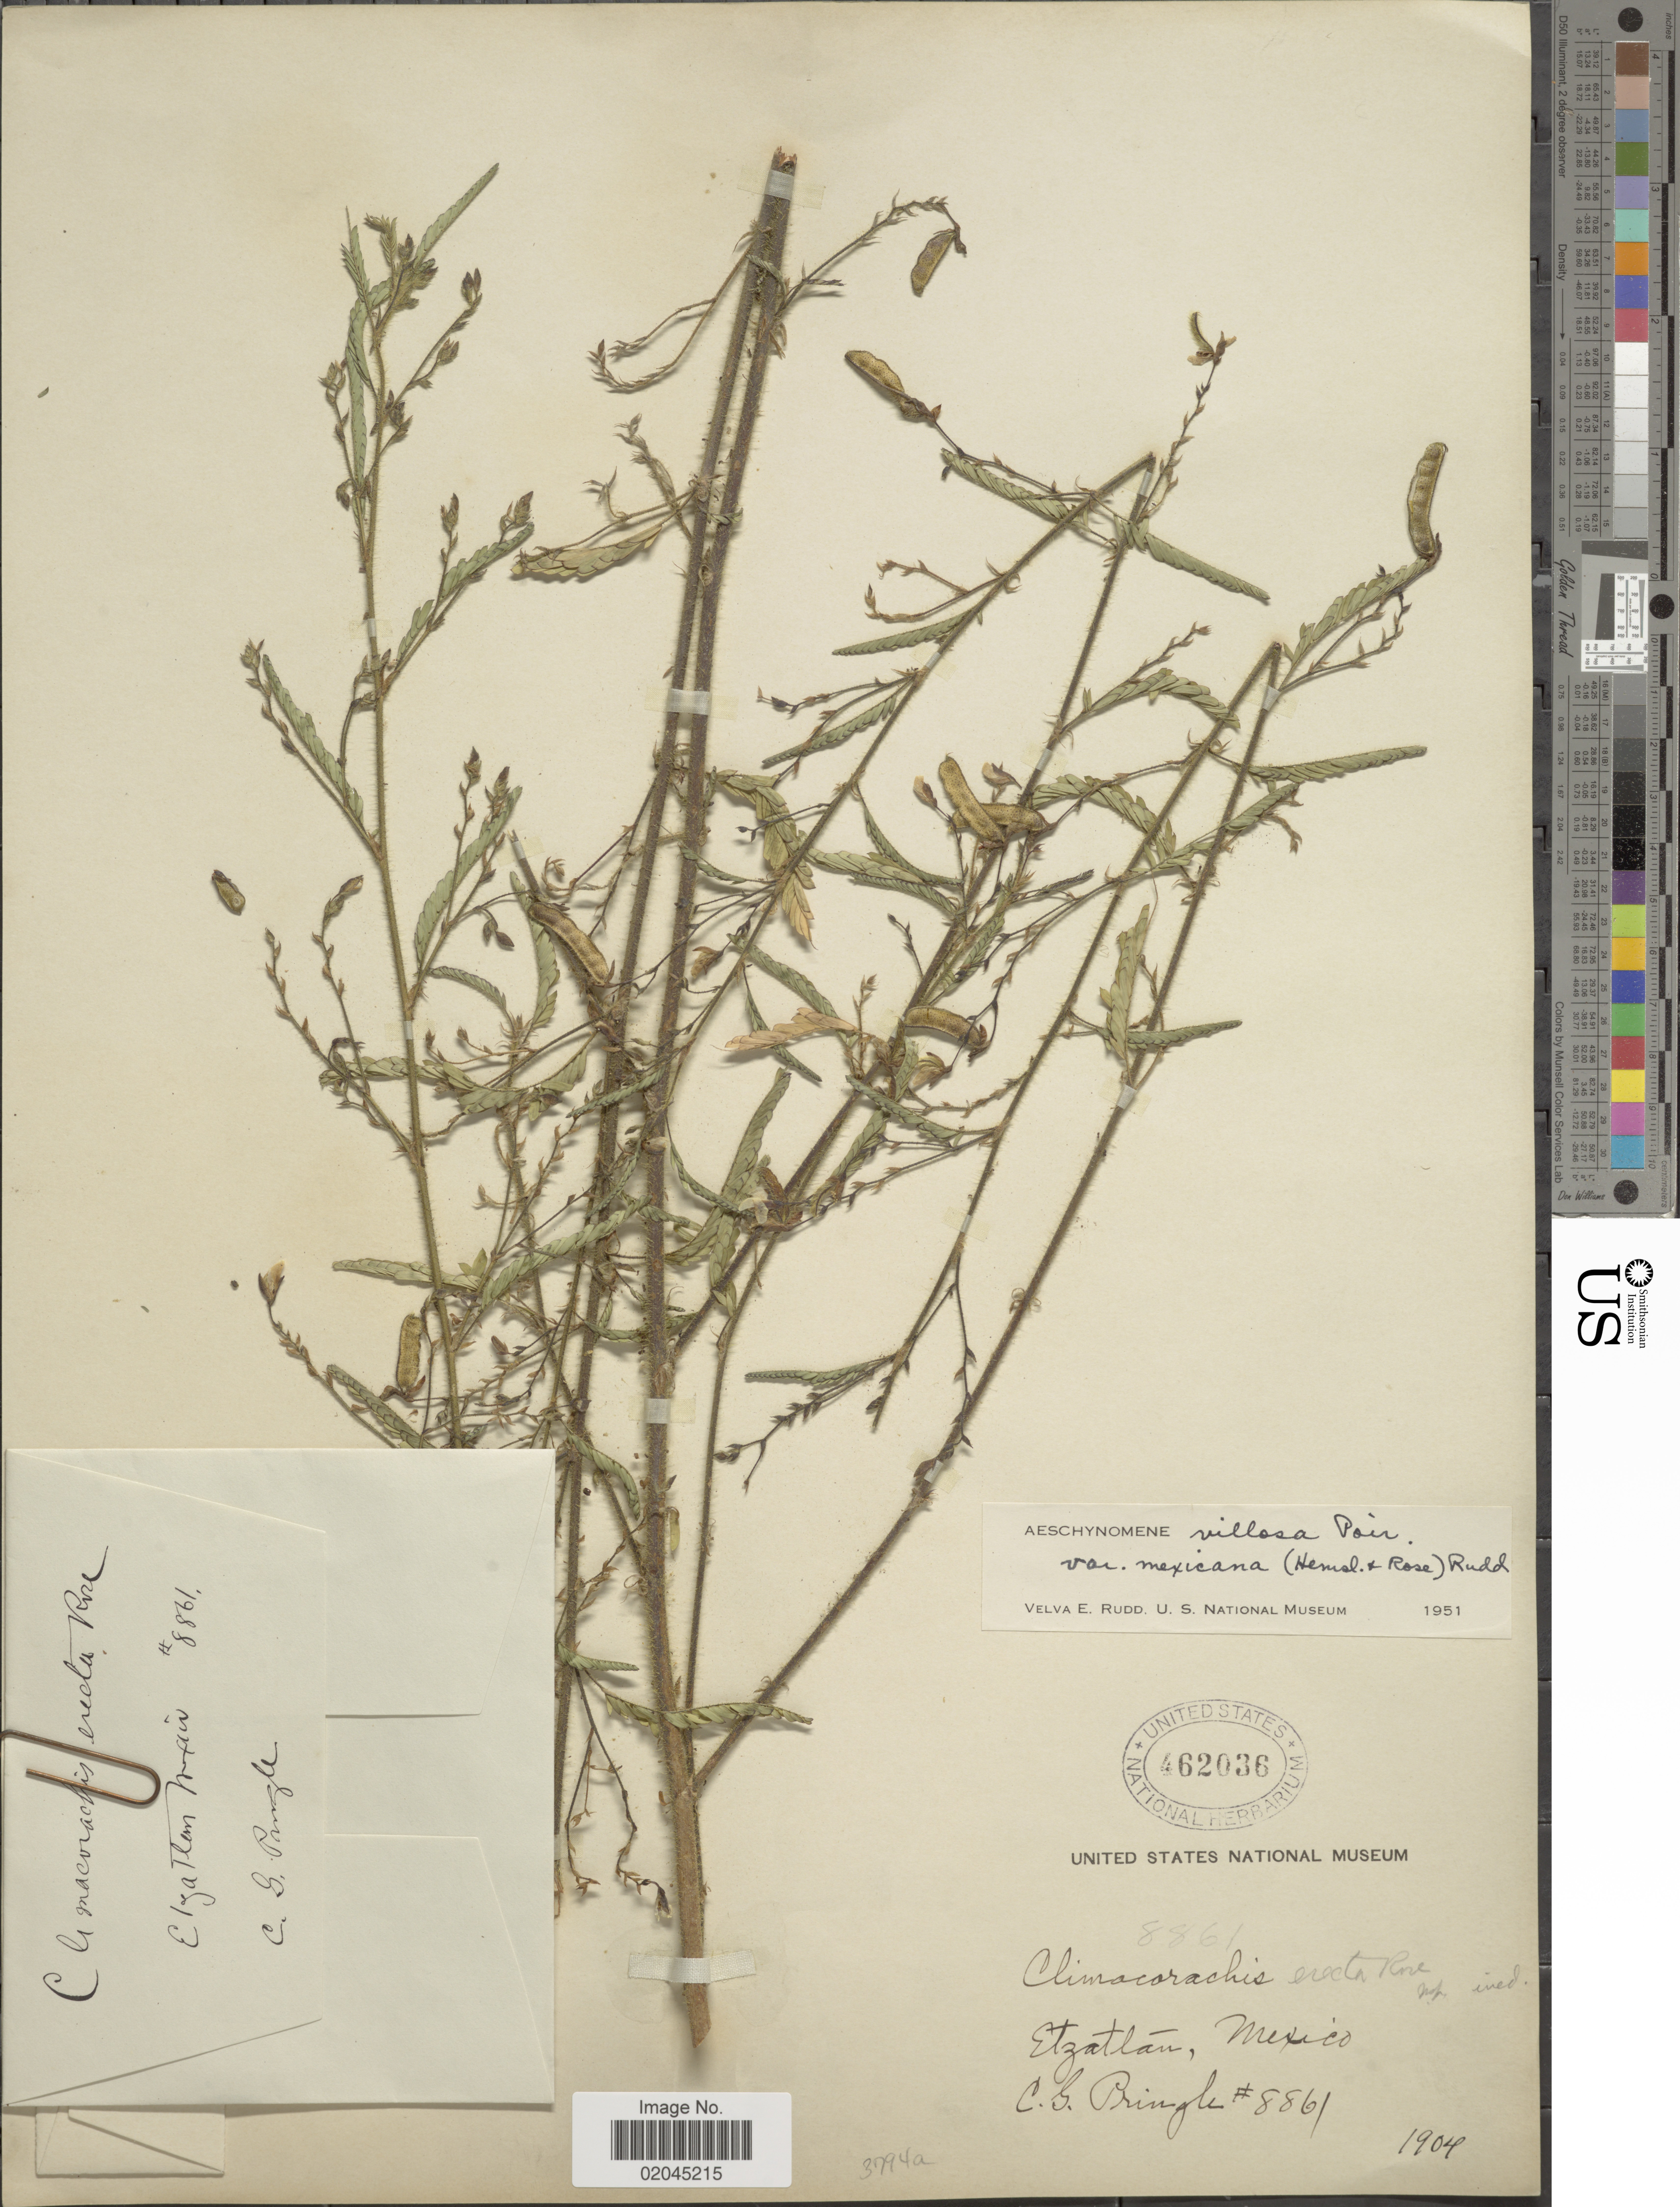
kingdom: Plantae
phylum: Tracheophyta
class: Magnoliopsida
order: Fabales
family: Fabaceae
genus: Aeschynomene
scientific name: Aeschynomene villosa var. mexicana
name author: (Micheli ex Donn. Sm.) Rudd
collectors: C. G. Pringle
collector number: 8861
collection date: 1904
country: Mexico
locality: Etzatlán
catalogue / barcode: US 462036